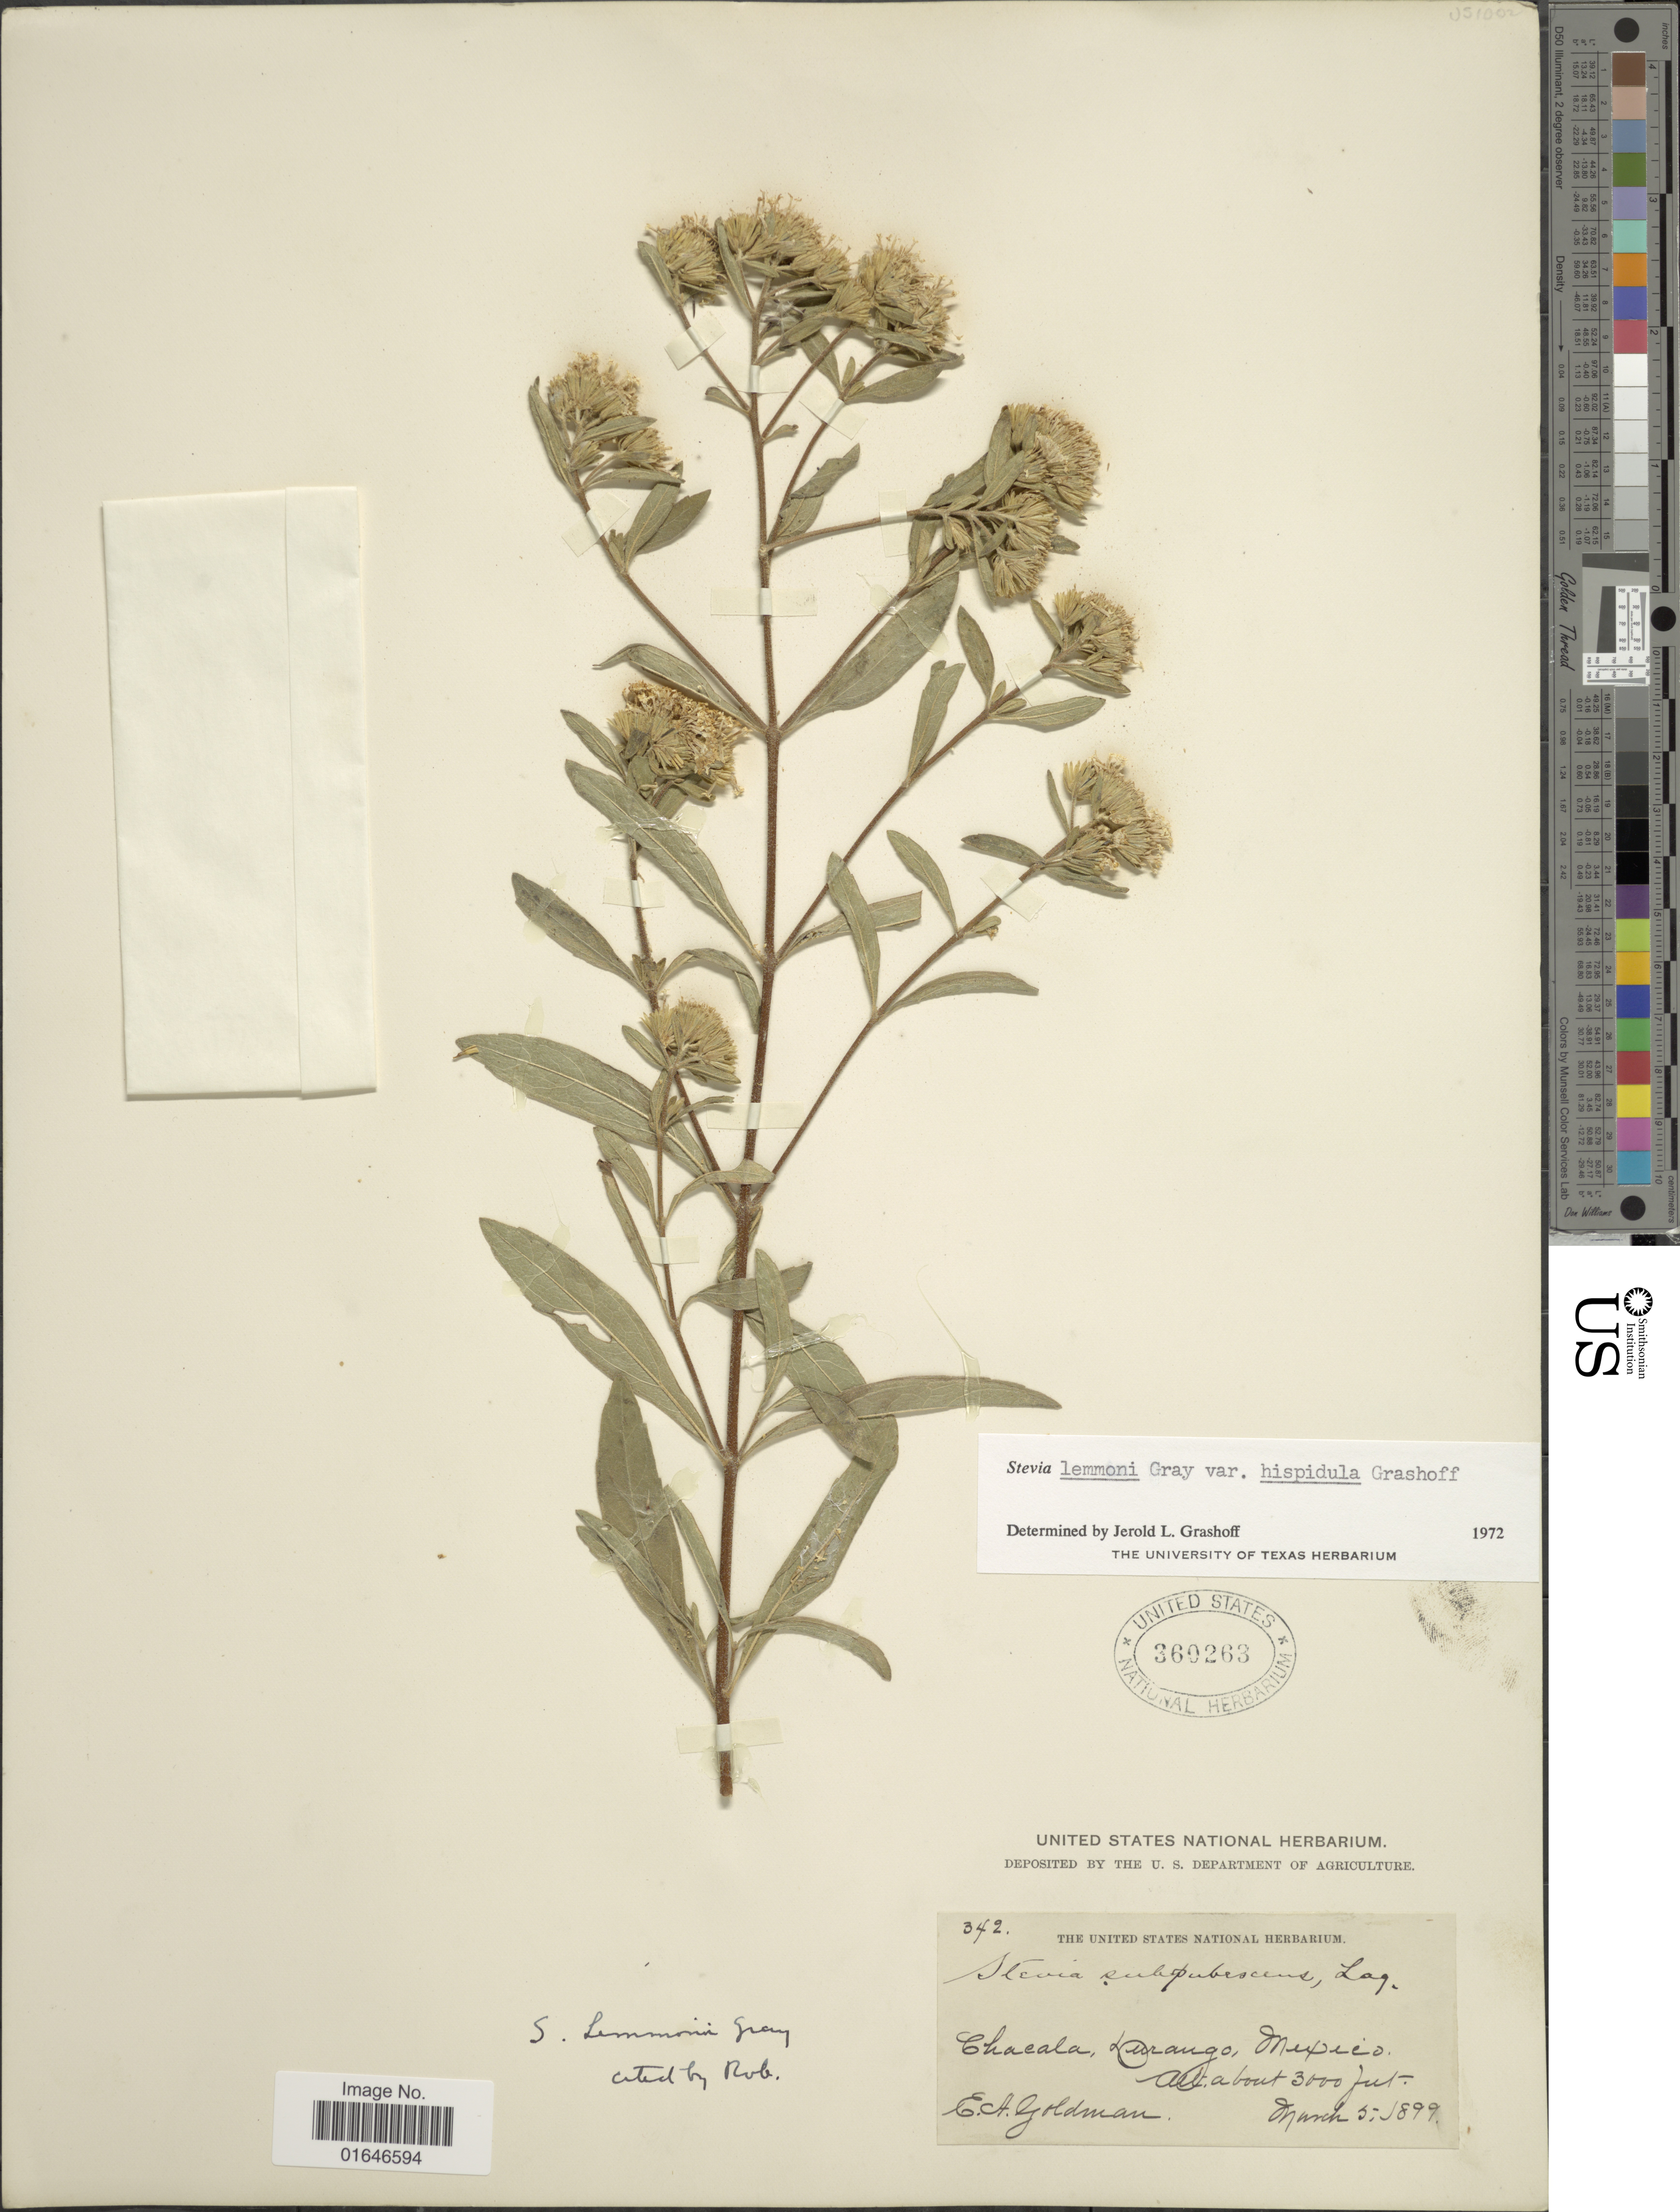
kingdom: Plantae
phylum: Tracheophyta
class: Magnoliopsida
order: Asterales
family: Asteraceae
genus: Stevia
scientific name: Stevia lemmonii var. hispidula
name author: Grashoff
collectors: E. A. Goldman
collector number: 342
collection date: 1899-03-05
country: Mexico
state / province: Durango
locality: Chacala, Durango, Mexico.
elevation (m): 914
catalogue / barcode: US 360263